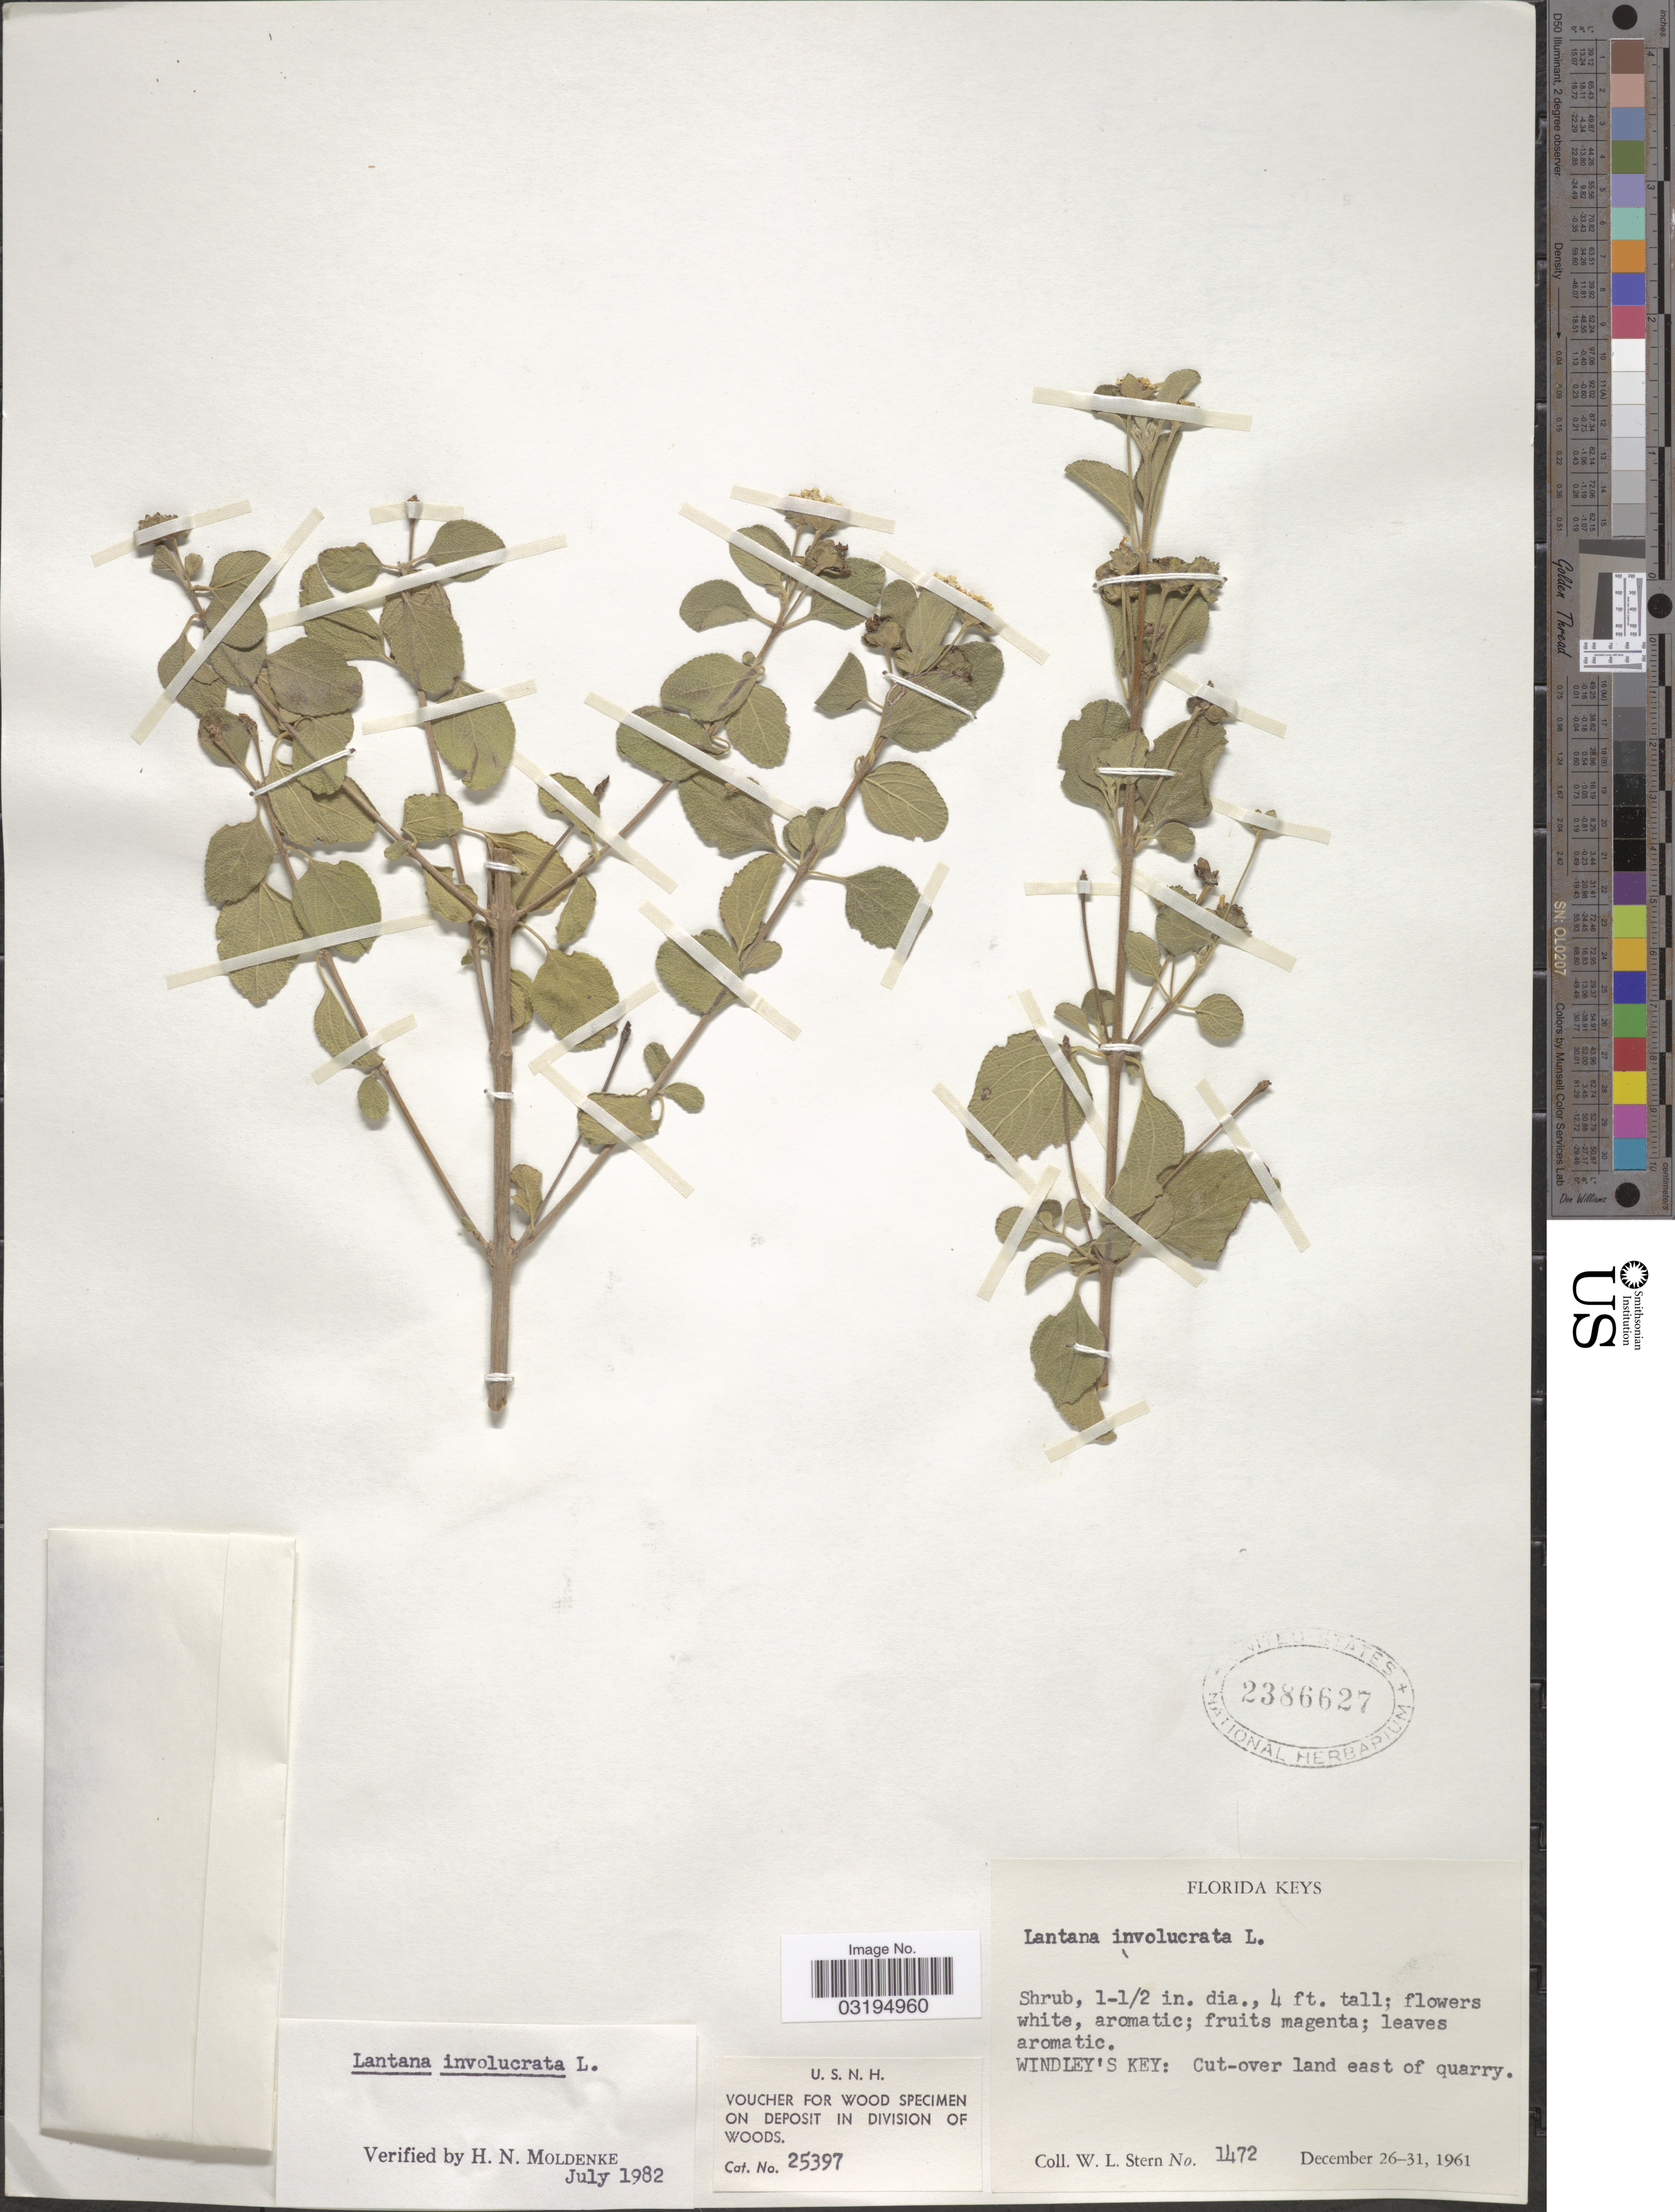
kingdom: Plantae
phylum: Tracheophyta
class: Magnoliopsida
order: Lamiales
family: Verbenaceae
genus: Lantana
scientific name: Lantana involucrata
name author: L.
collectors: W. L. Stern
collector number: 1472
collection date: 1961-12-26/1961-12-31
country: United States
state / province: Florida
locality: Florida Keys, Windley's Key: Cut-over land east of quarry.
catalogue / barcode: US 2386627